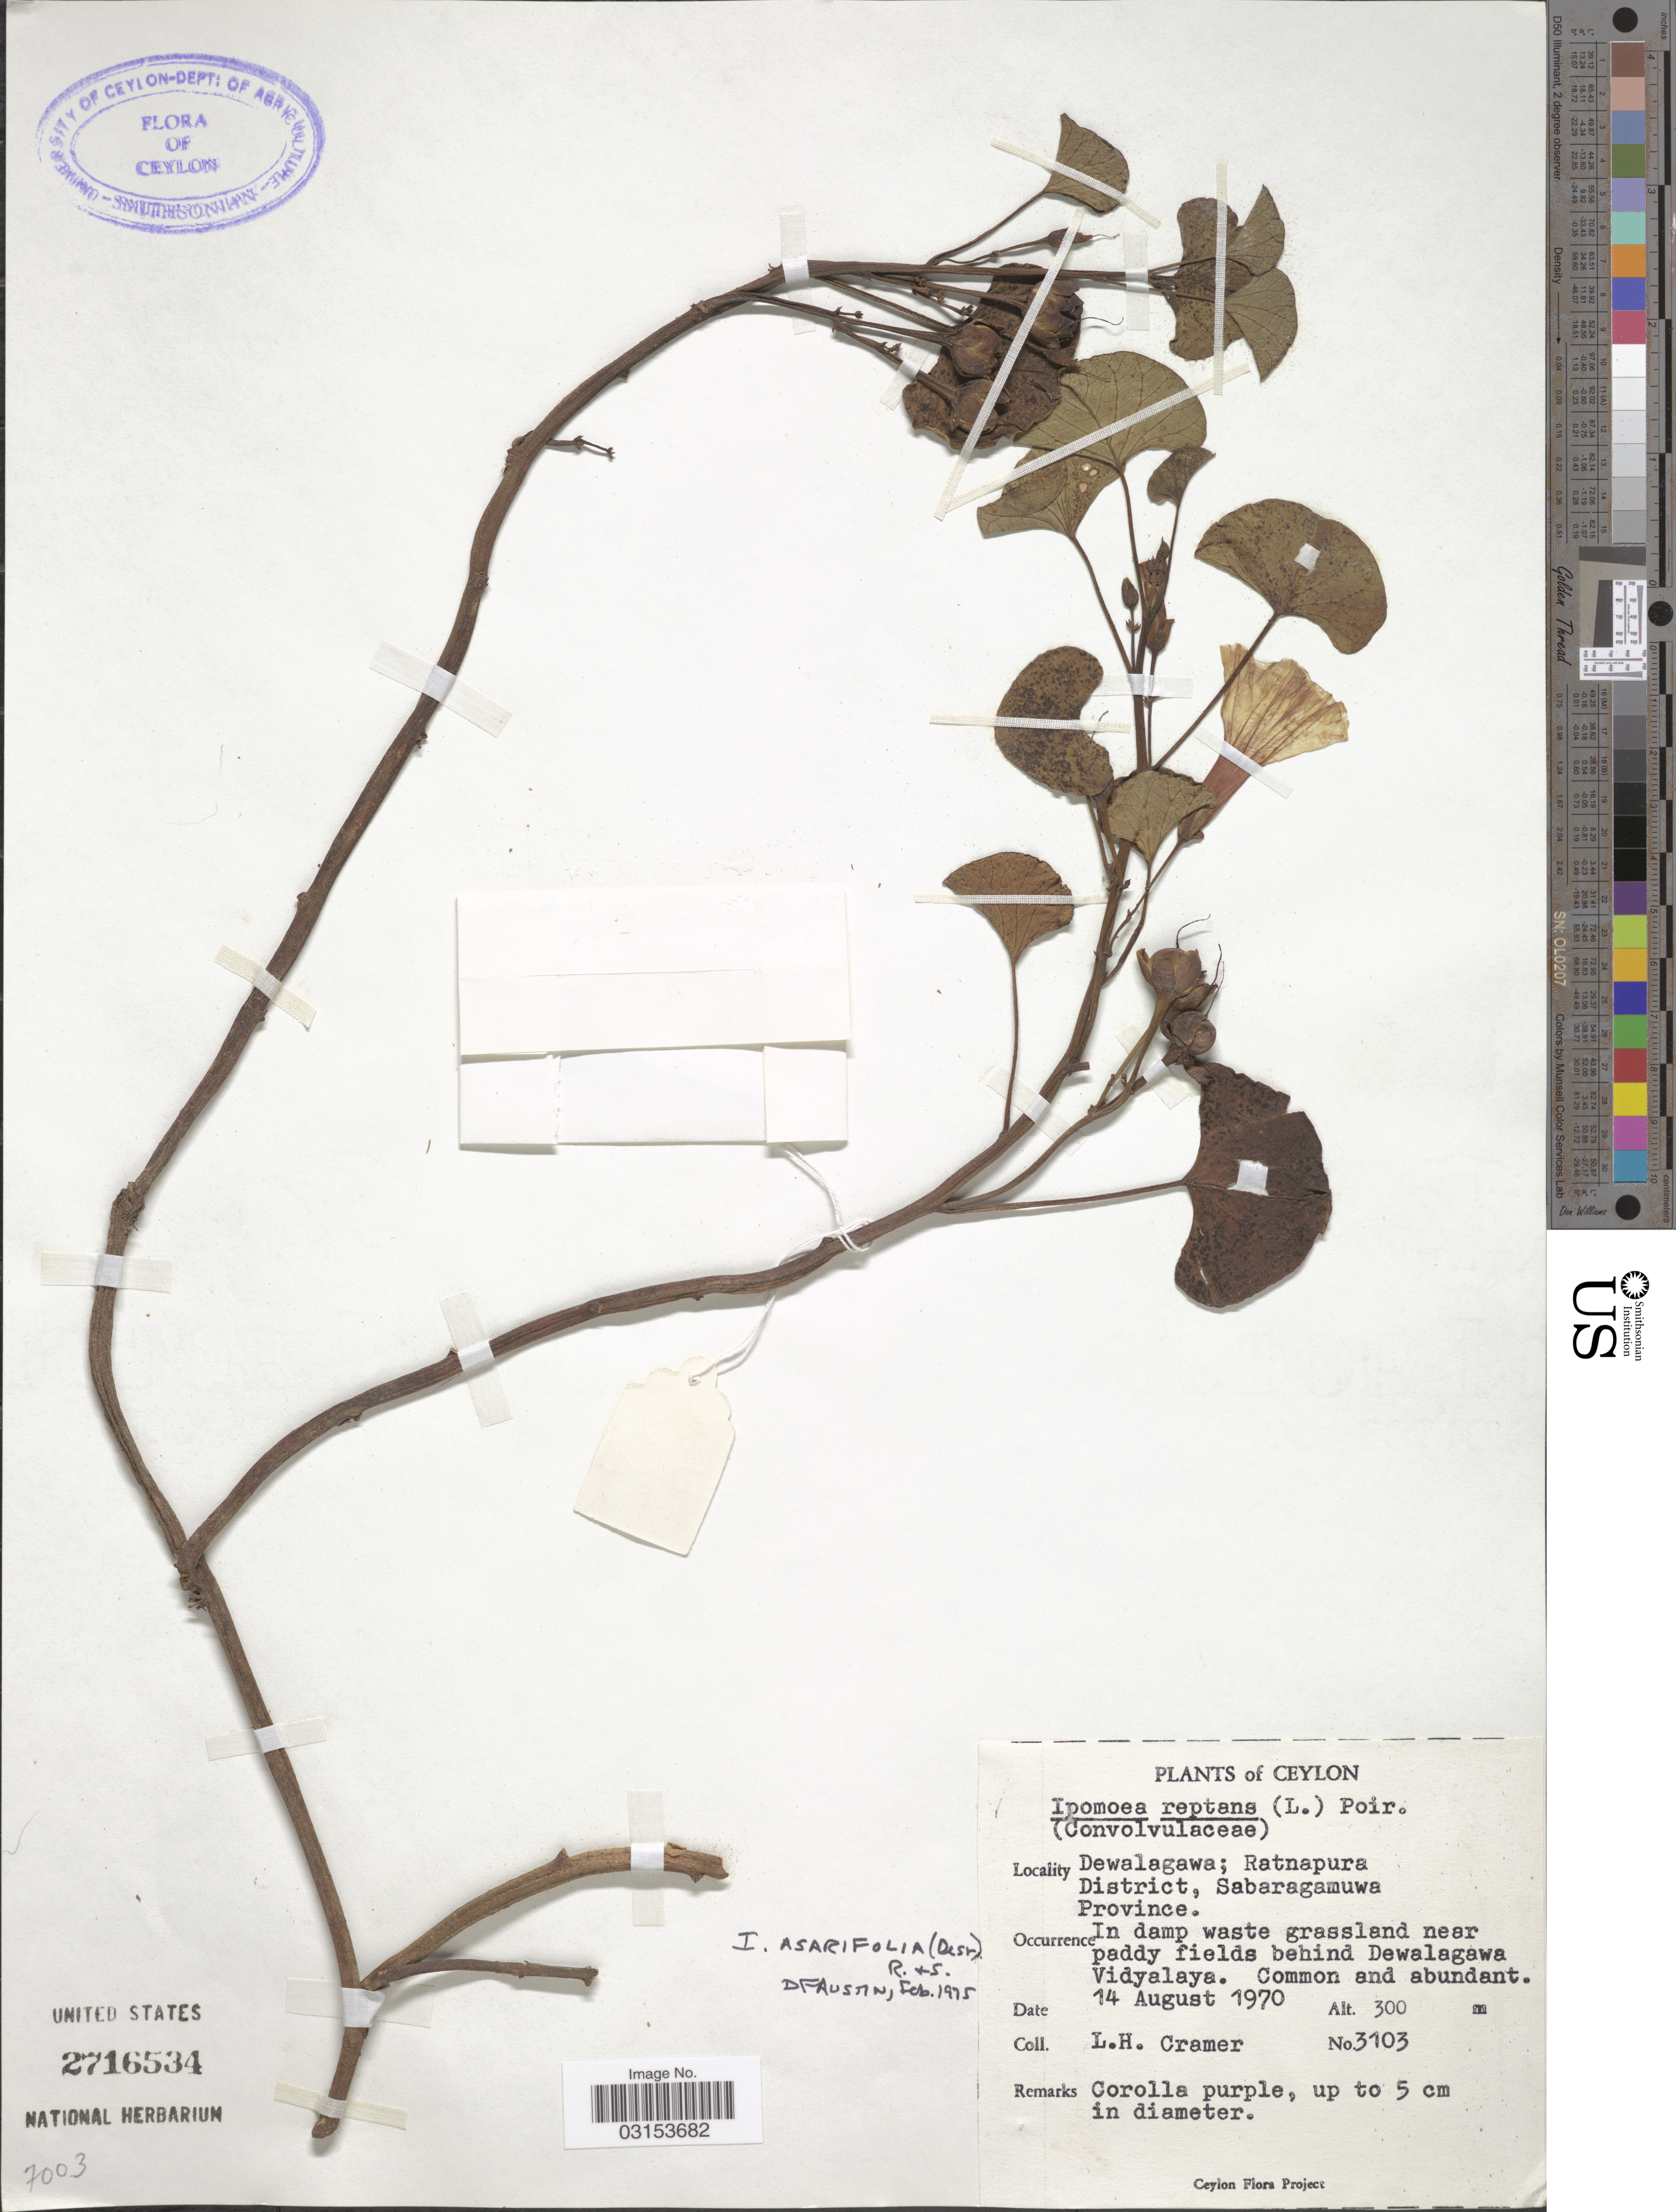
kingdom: Plantae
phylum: Tracheophyta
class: Magnoliopsida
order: Solanales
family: Convolvulaceae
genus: Ipomoea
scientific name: Ipomoea asarifolia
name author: (Desr.) Roem. & Schult.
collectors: L. H. Cramer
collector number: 3103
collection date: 1970-08-14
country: Sri Lanka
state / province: Sabaragamuwa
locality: Ceylon. Dewalagala; Ratnapura District. Near paddy fields behind Dewalagawa Vidyalaya.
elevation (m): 300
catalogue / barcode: US 2716534